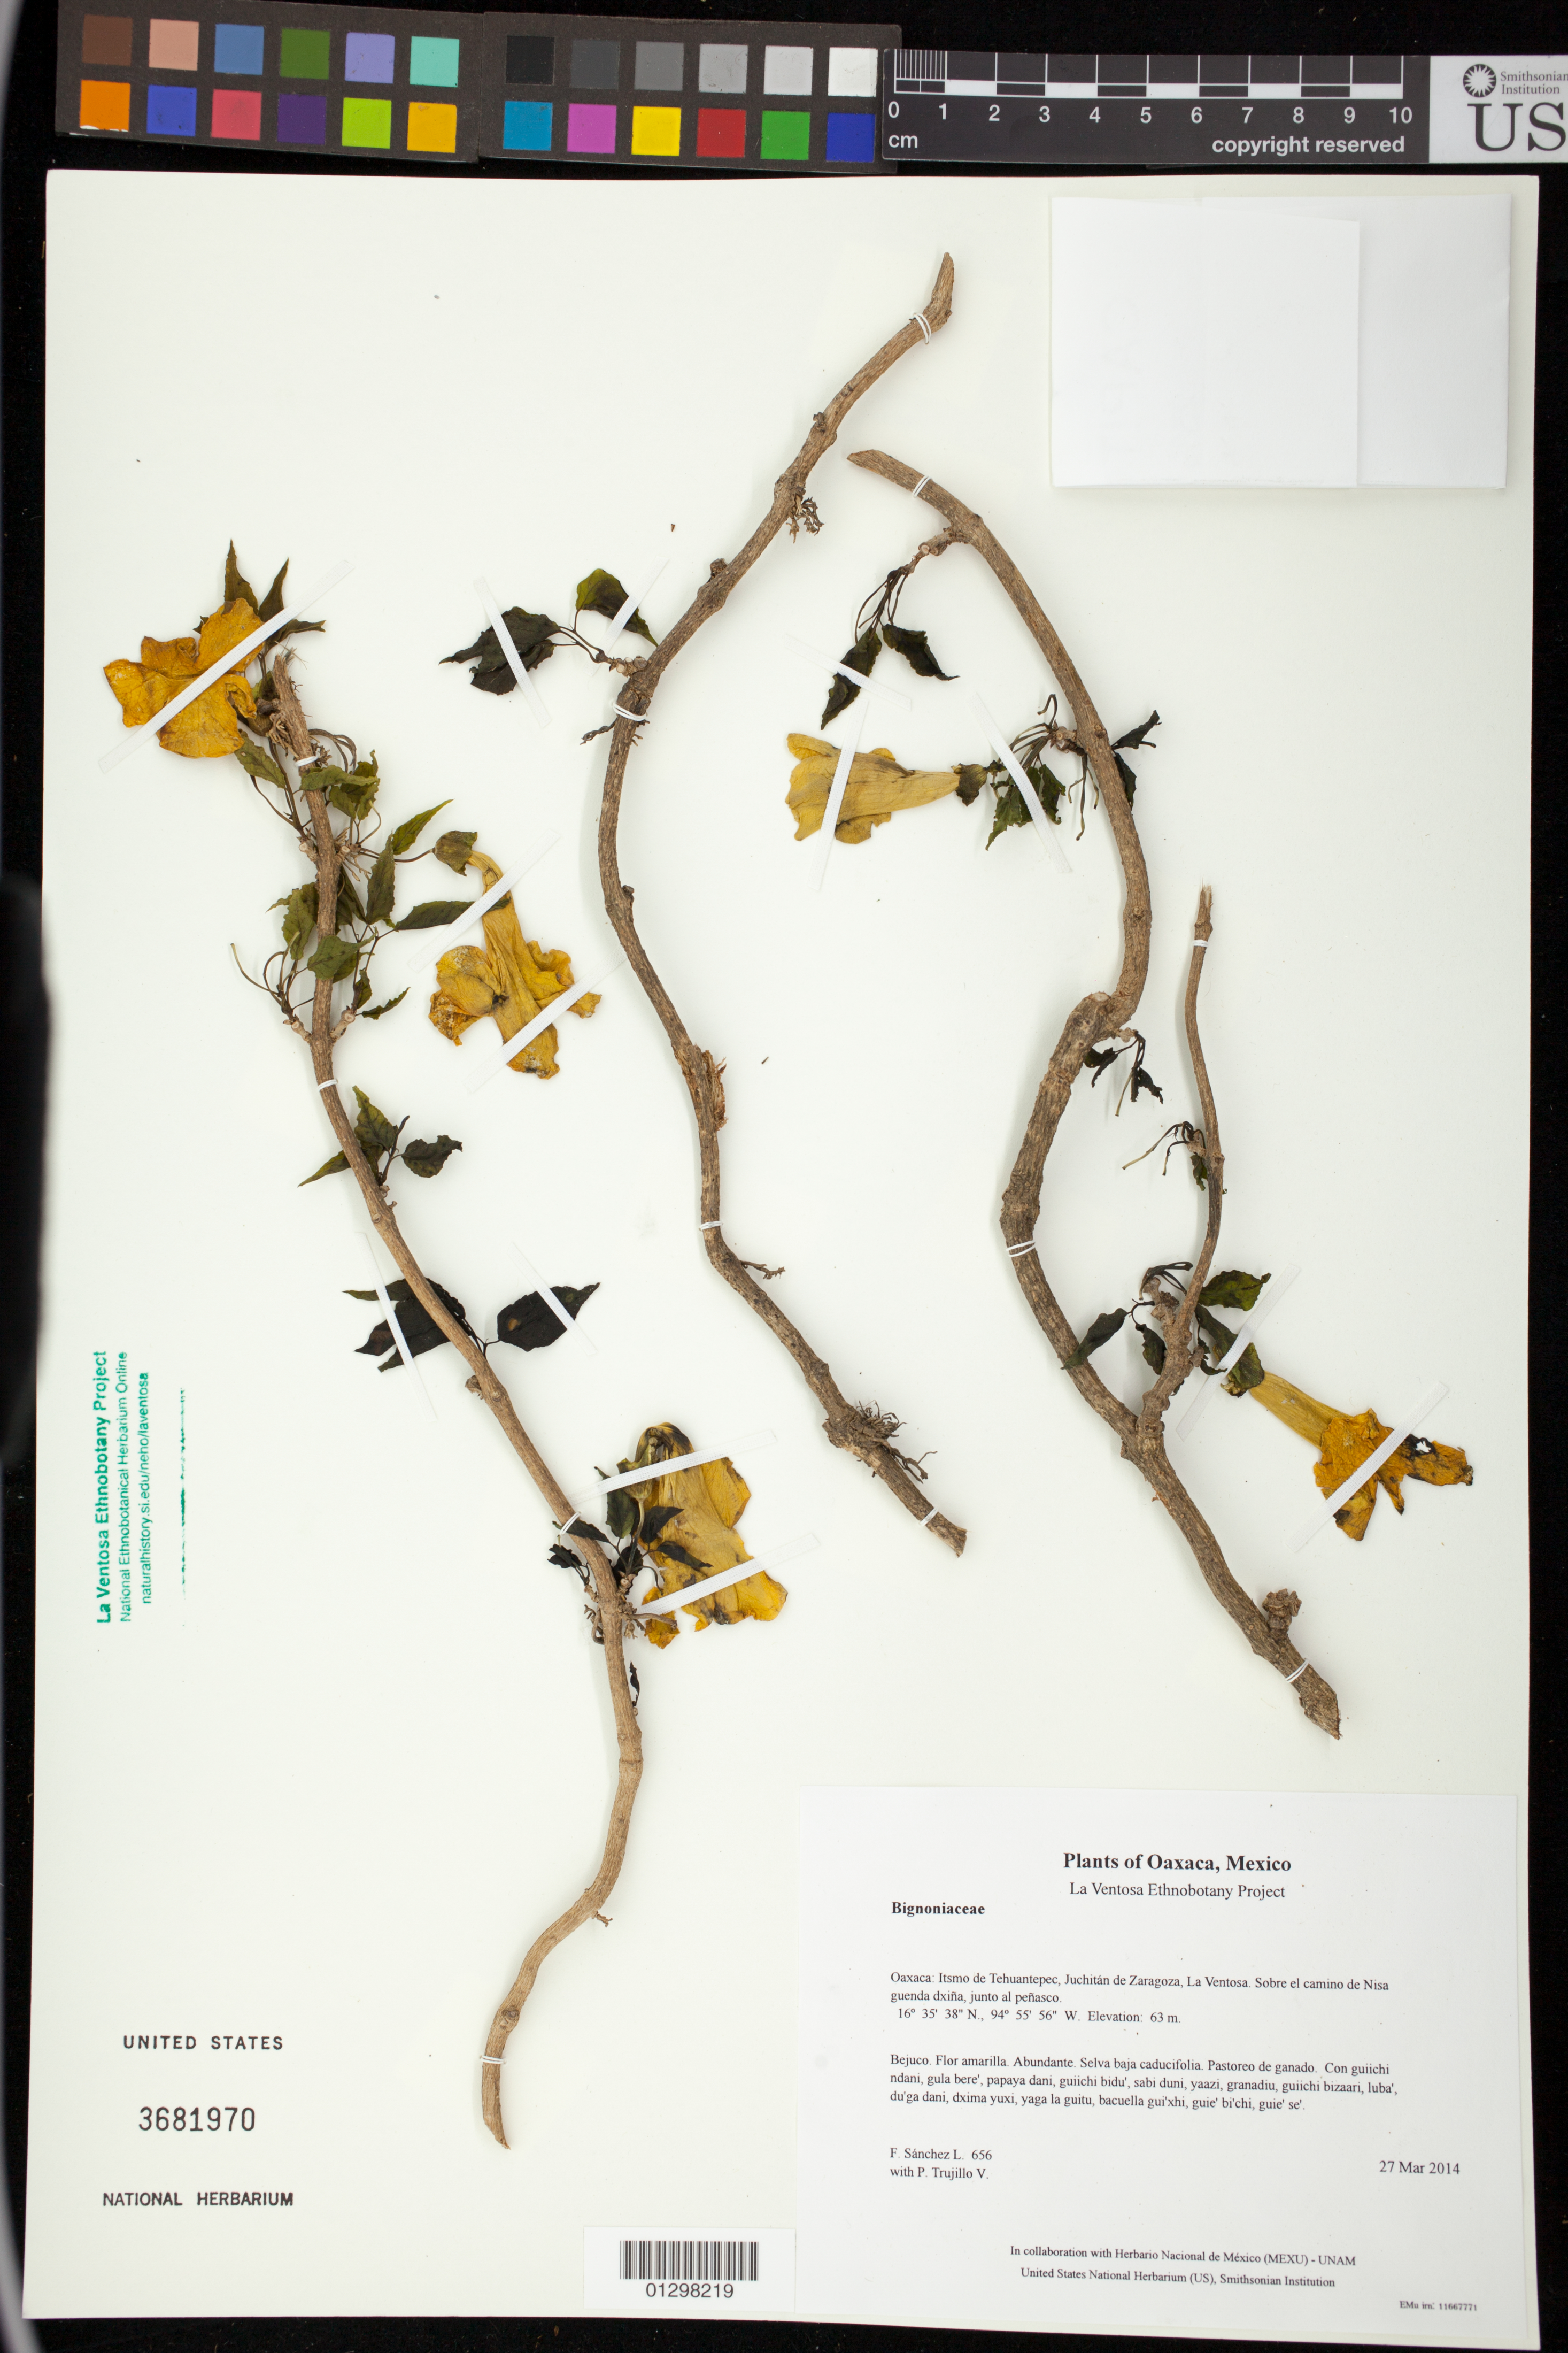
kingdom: Plantae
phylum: Tracheophyta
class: Magnoliopsida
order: Lamiales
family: Bignoniaceae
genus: Dolichandra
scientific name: Dolichandra unguis-cati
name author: (L.) L.G. Lohmann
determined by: Velasco G., Kenia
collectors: F. Sánchez L. & P. Trujillo V.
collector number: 656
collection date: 2014-03-27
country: Mexico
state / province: Oaxaca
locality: Itsmo de Tehuantepec, Juchitán de Zaragoza, La Ventosa. Sobre el camino de Nisa guenda dxiña, junto al peñasco.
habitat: Selva baja caducifolia. Pastoreo de ganado.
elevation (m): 63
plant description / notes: JEBOT, MEXU, SERO, US; Luba'. Guie' naguchi. Stale.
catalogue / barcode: US 3681970